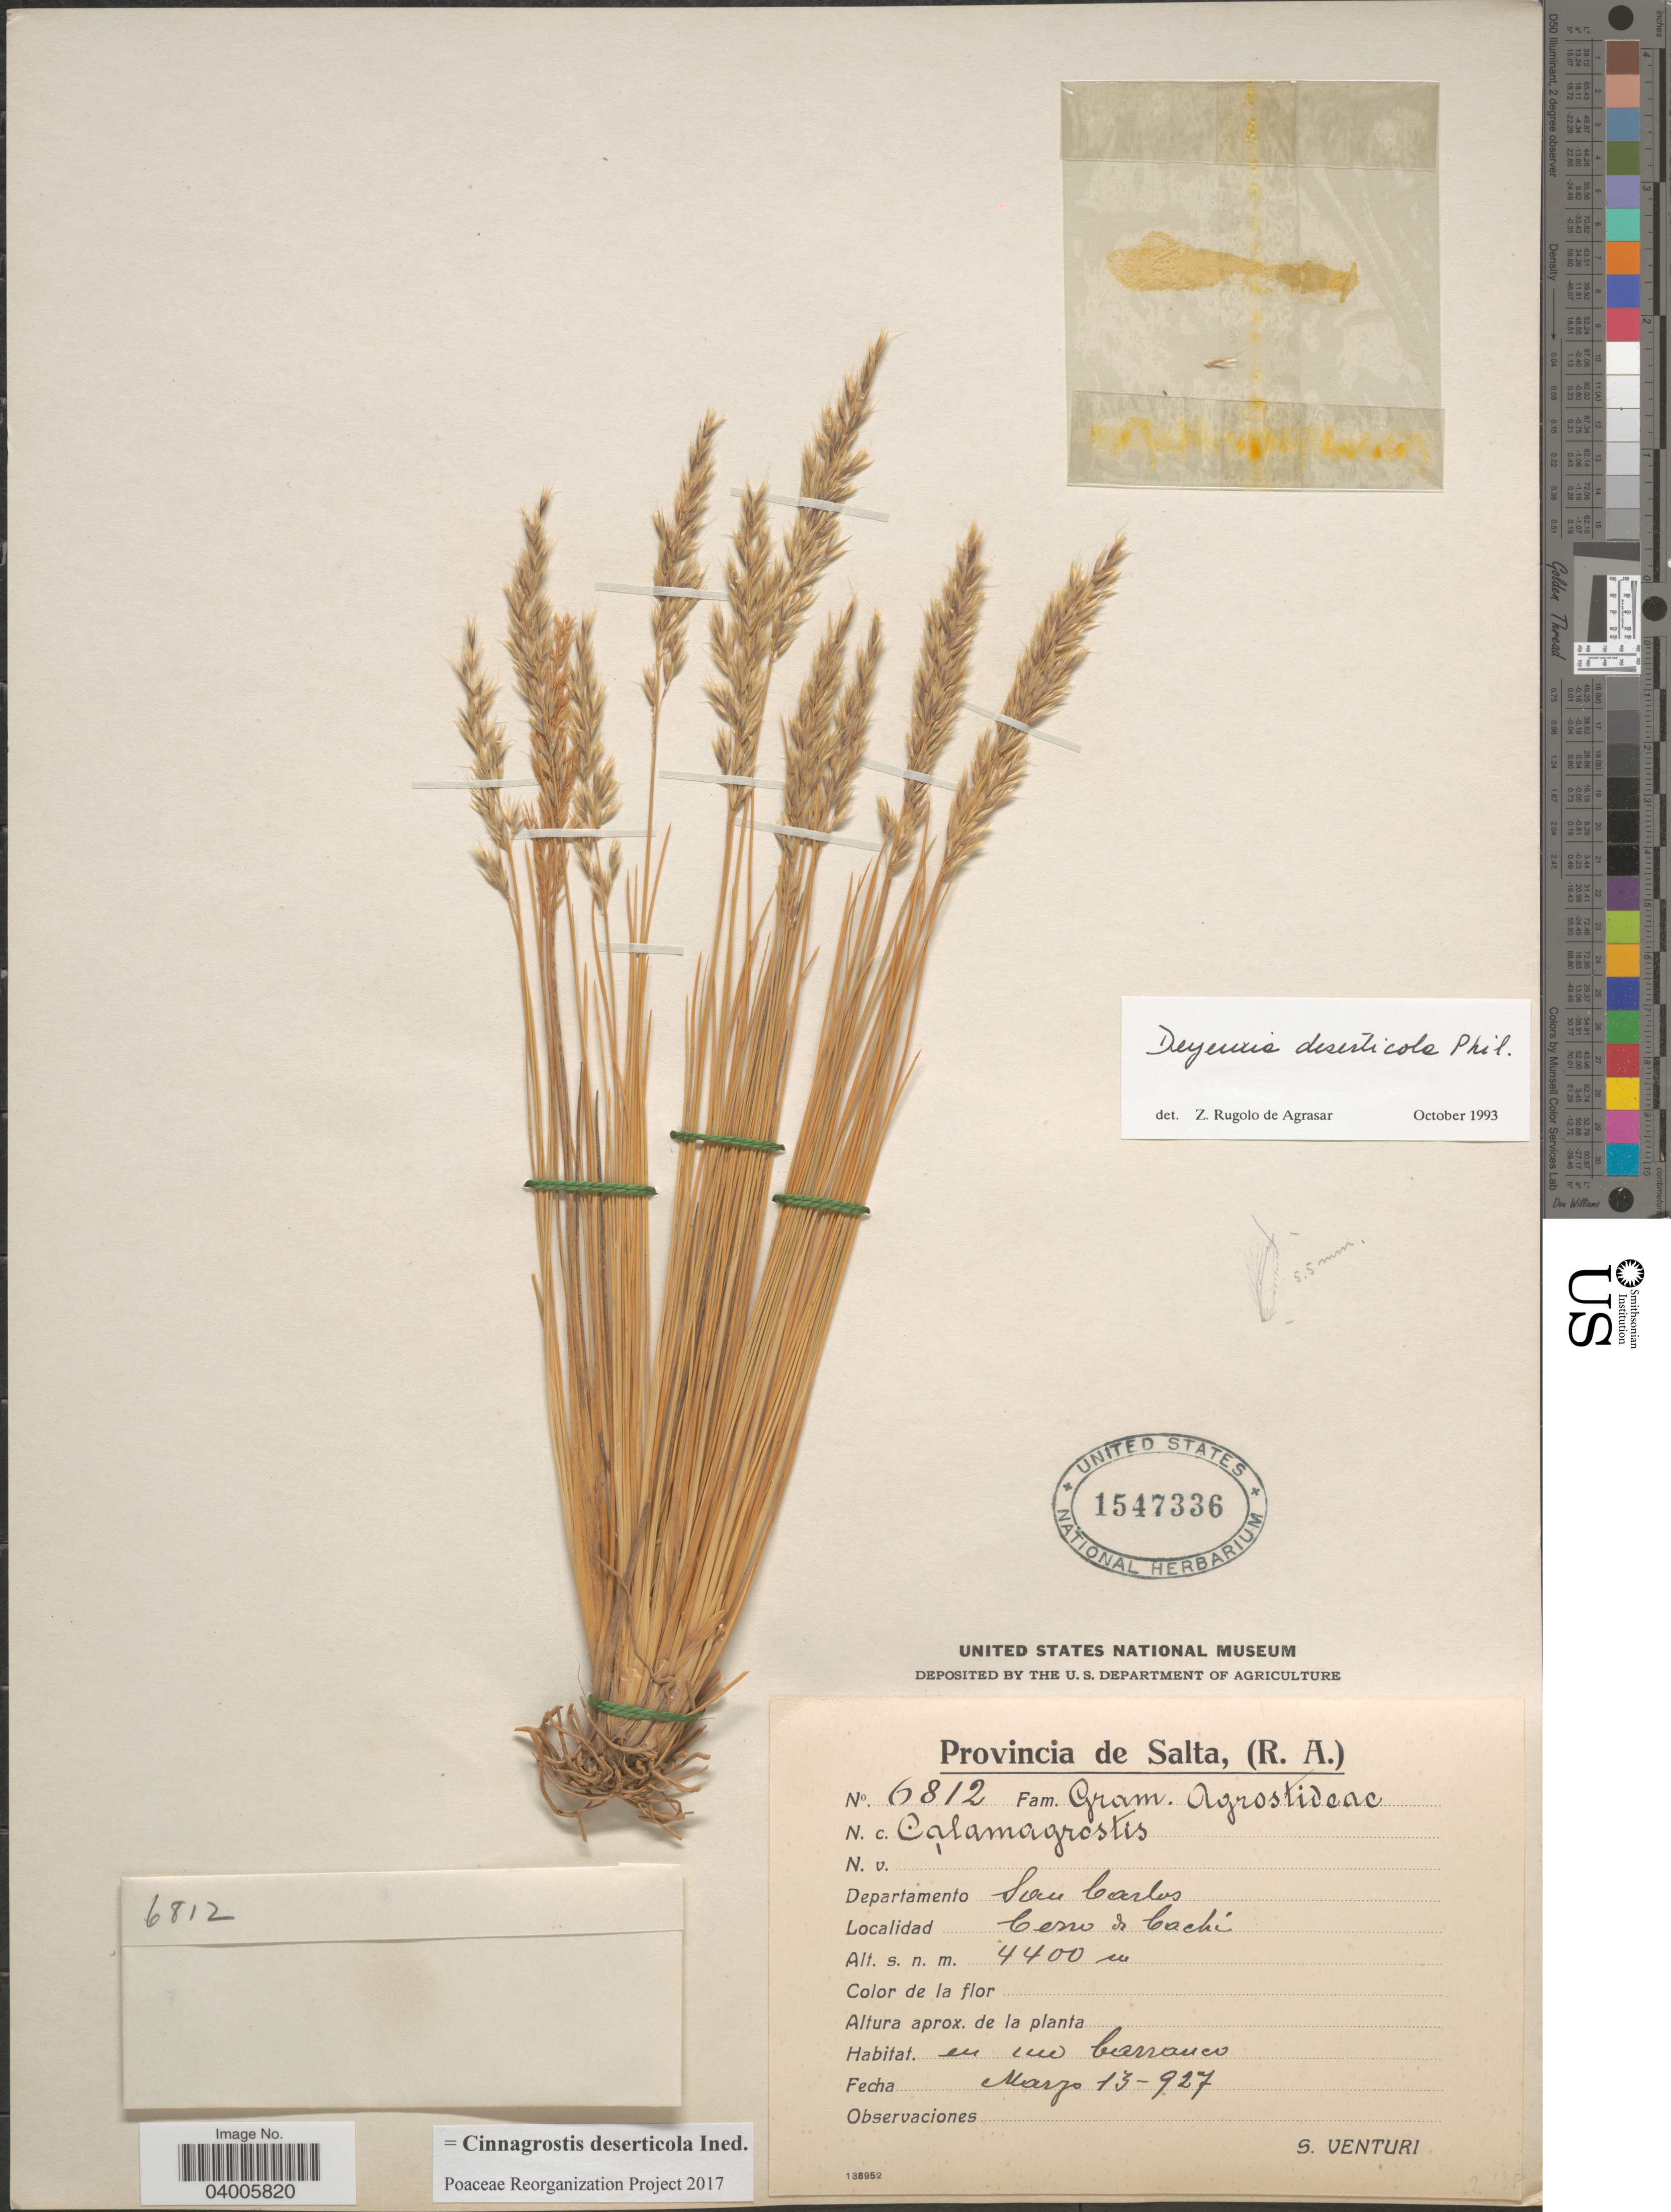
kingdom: Plantae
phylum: Tracheophyta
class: Liliopsida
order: Poales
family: Poaceae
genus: Cinnagrostis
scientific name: Cinnagrostis deserticola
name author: (Phil.) P.M. Peterson et al.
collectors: S. Venturi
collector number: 6812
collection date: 1927-03-13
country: Argentina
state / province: Salta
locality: Departamento San Carlos. Cerro de Cachí. En un barranco.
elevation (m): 4400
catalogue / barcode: US 1547336